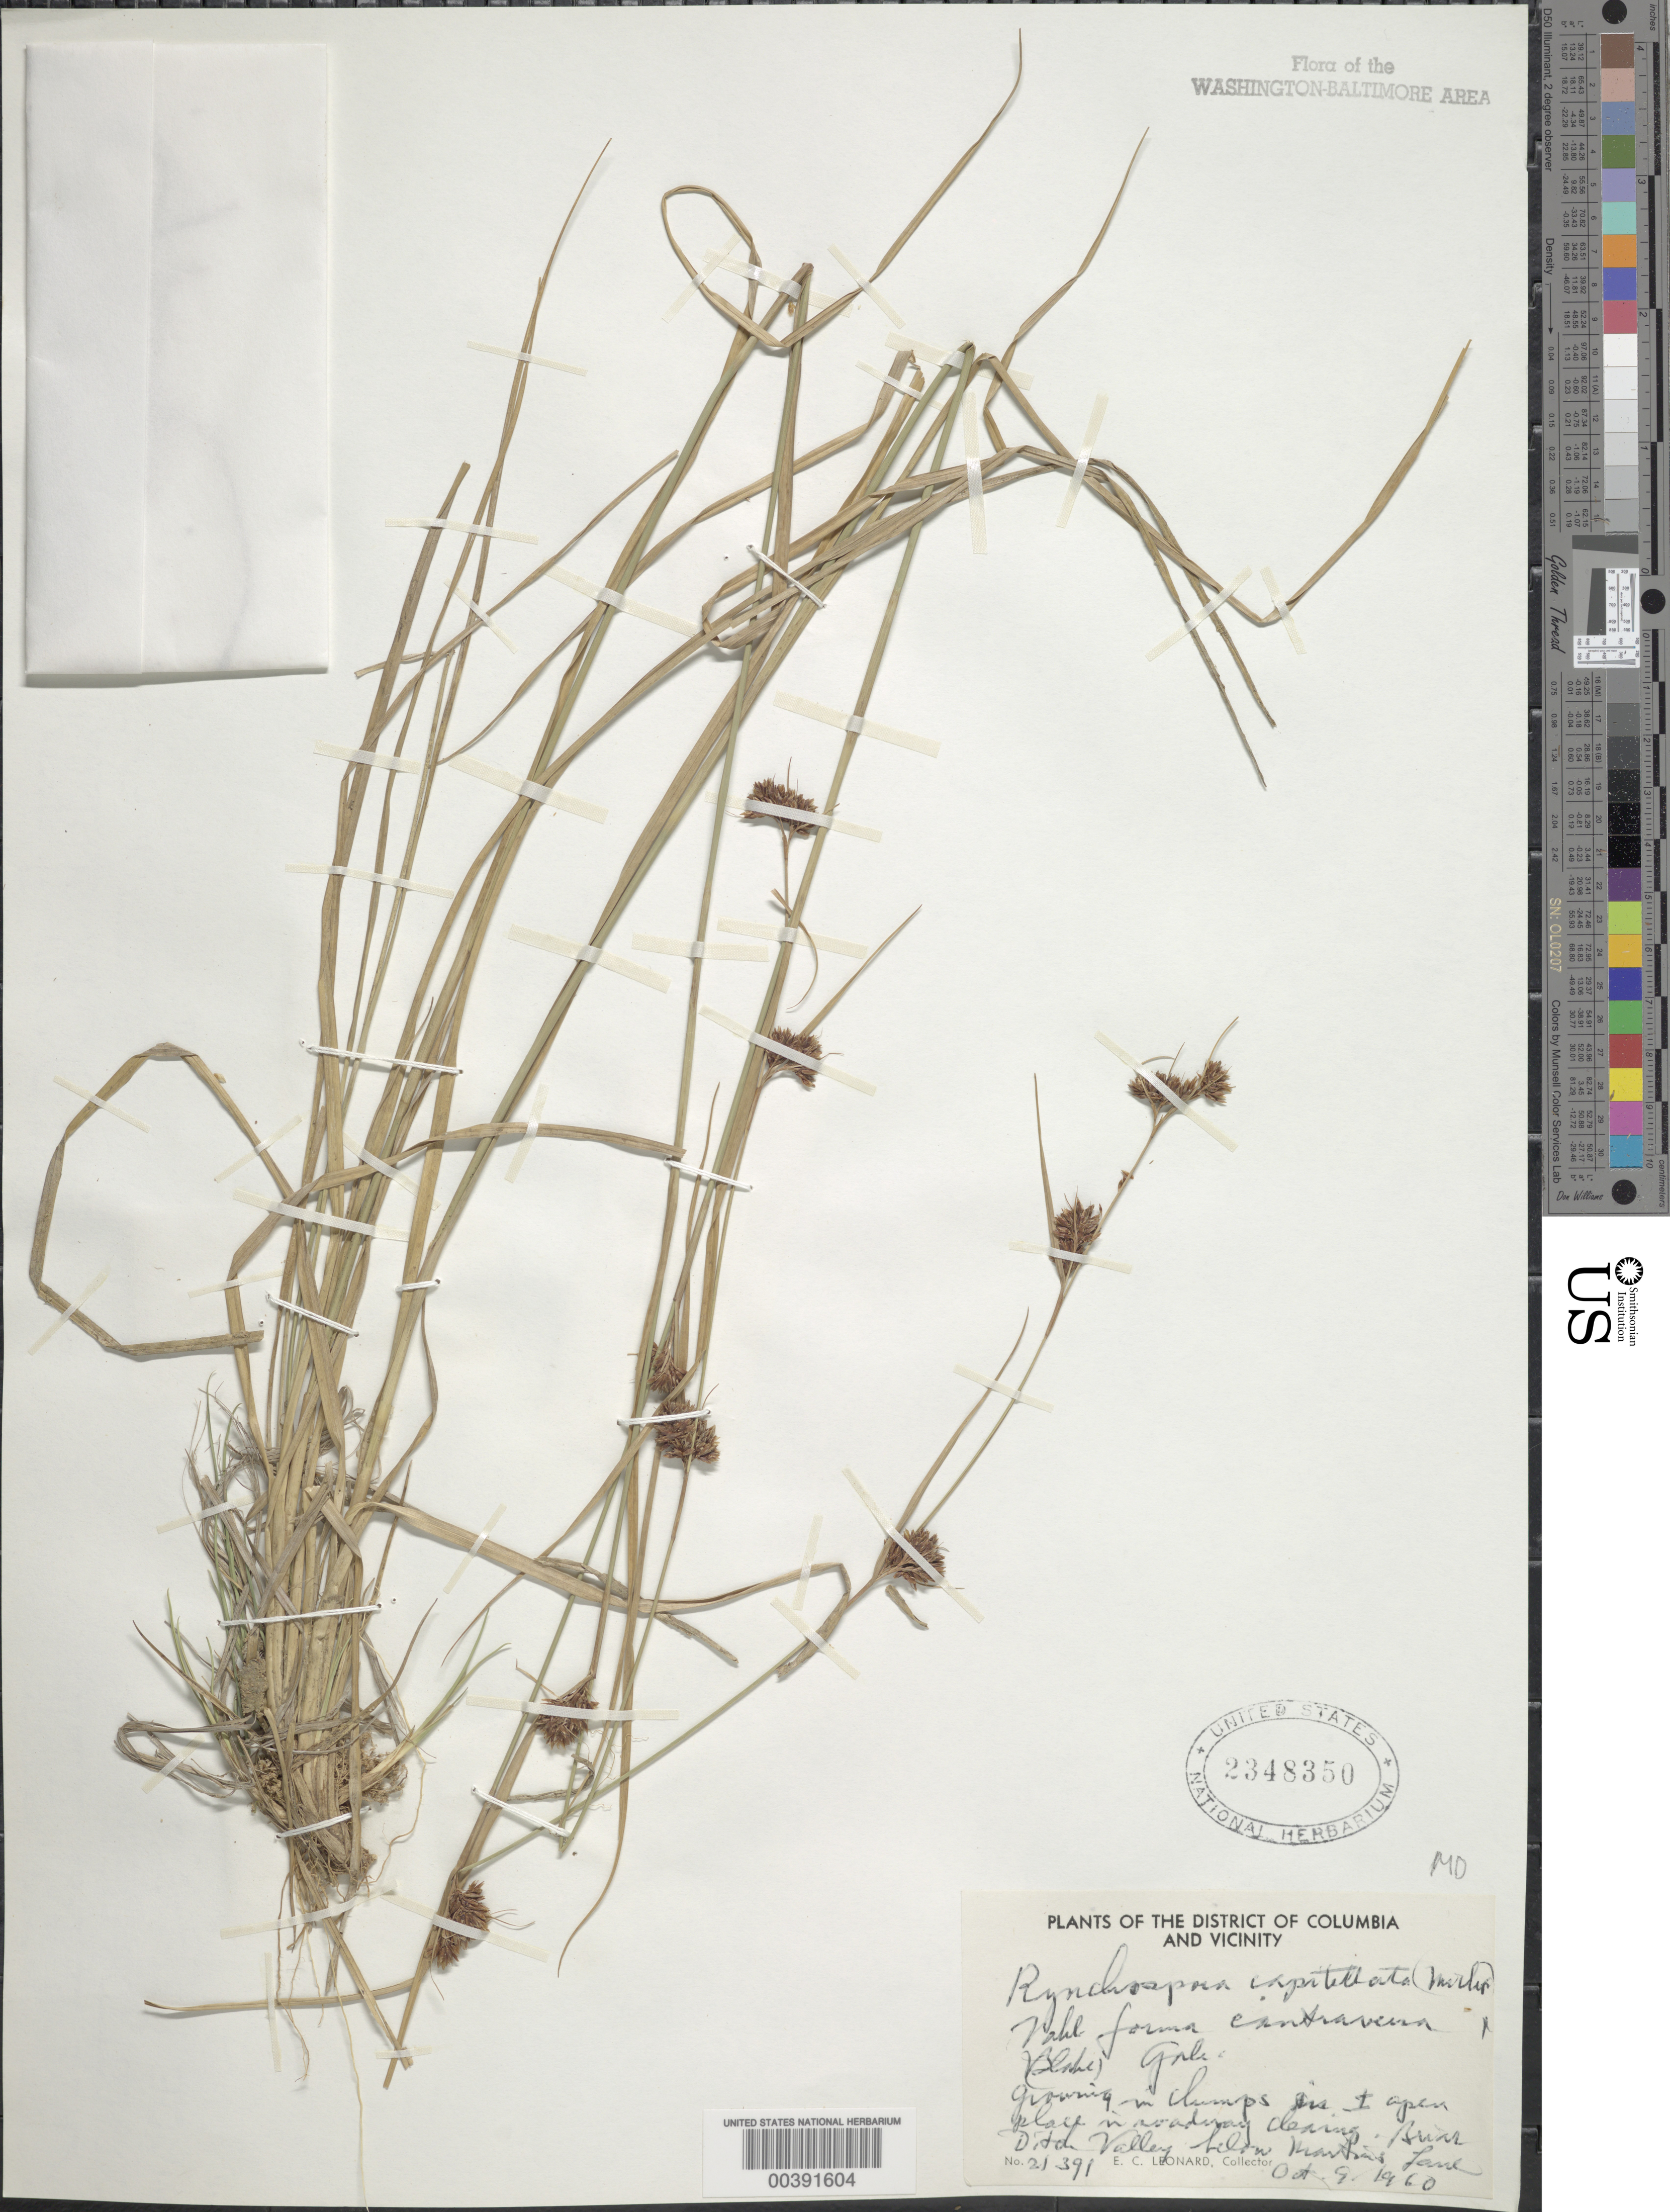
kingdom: Plantae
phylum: Tracheophyta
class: Liliopsida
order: Poales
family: Cyperaceae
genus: Rhynchospora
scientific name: Rhynchospora capitellata f. controversa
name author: (Michx.) Vahl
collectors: E. C. Leonard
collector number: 21391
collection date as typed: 09 Oct 1960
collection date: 1960-10-09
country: United States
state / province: Maryland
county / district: Prince George's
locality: Below Martins Lane, Briar Ditch Valley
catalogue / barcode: US 2348350